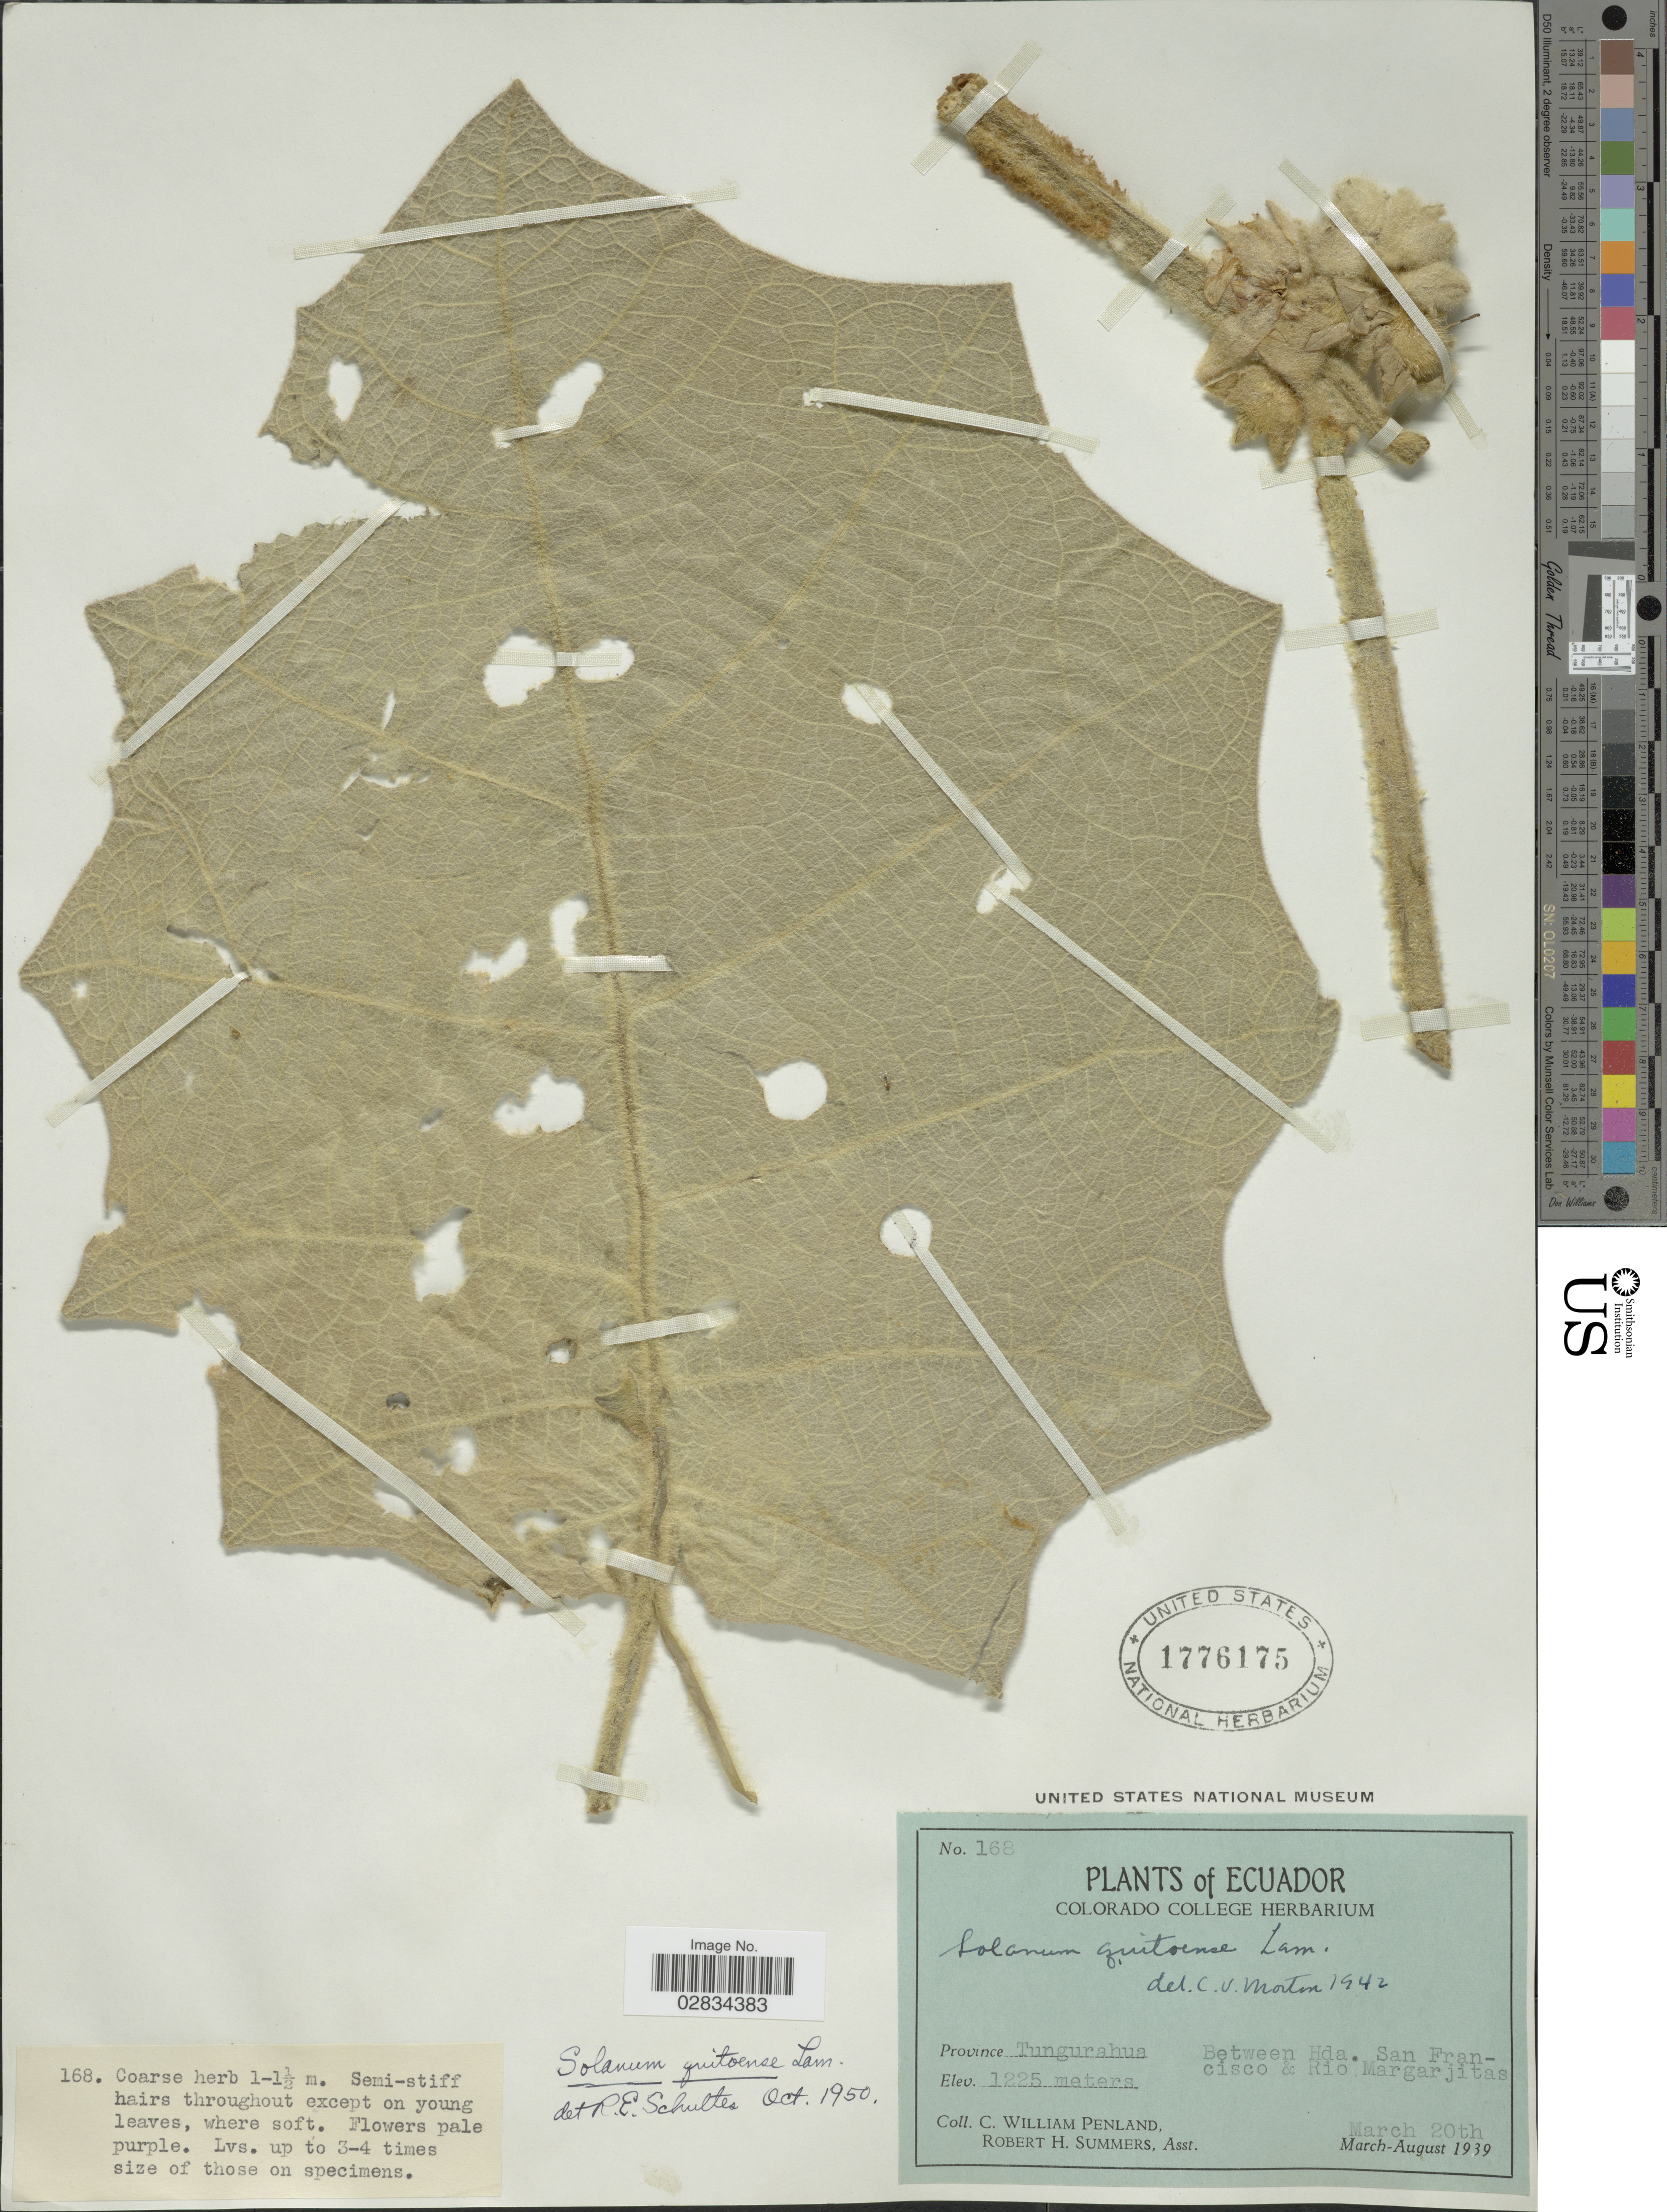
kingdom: Plantae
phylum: Tracheophyta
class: Magnoliopsida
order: Solanales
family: Solanaceae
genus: Solanum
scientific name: Solanum quitoense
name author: Lam.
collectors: C. W. Penland & R. Summers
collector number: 168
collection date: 1939-03-20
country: Ecuador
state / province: Tungurahua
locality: Province Tungurahua. Between Hda. San Francisco & Rio Margarjitas.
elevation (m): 1225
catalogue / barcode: US 1776175